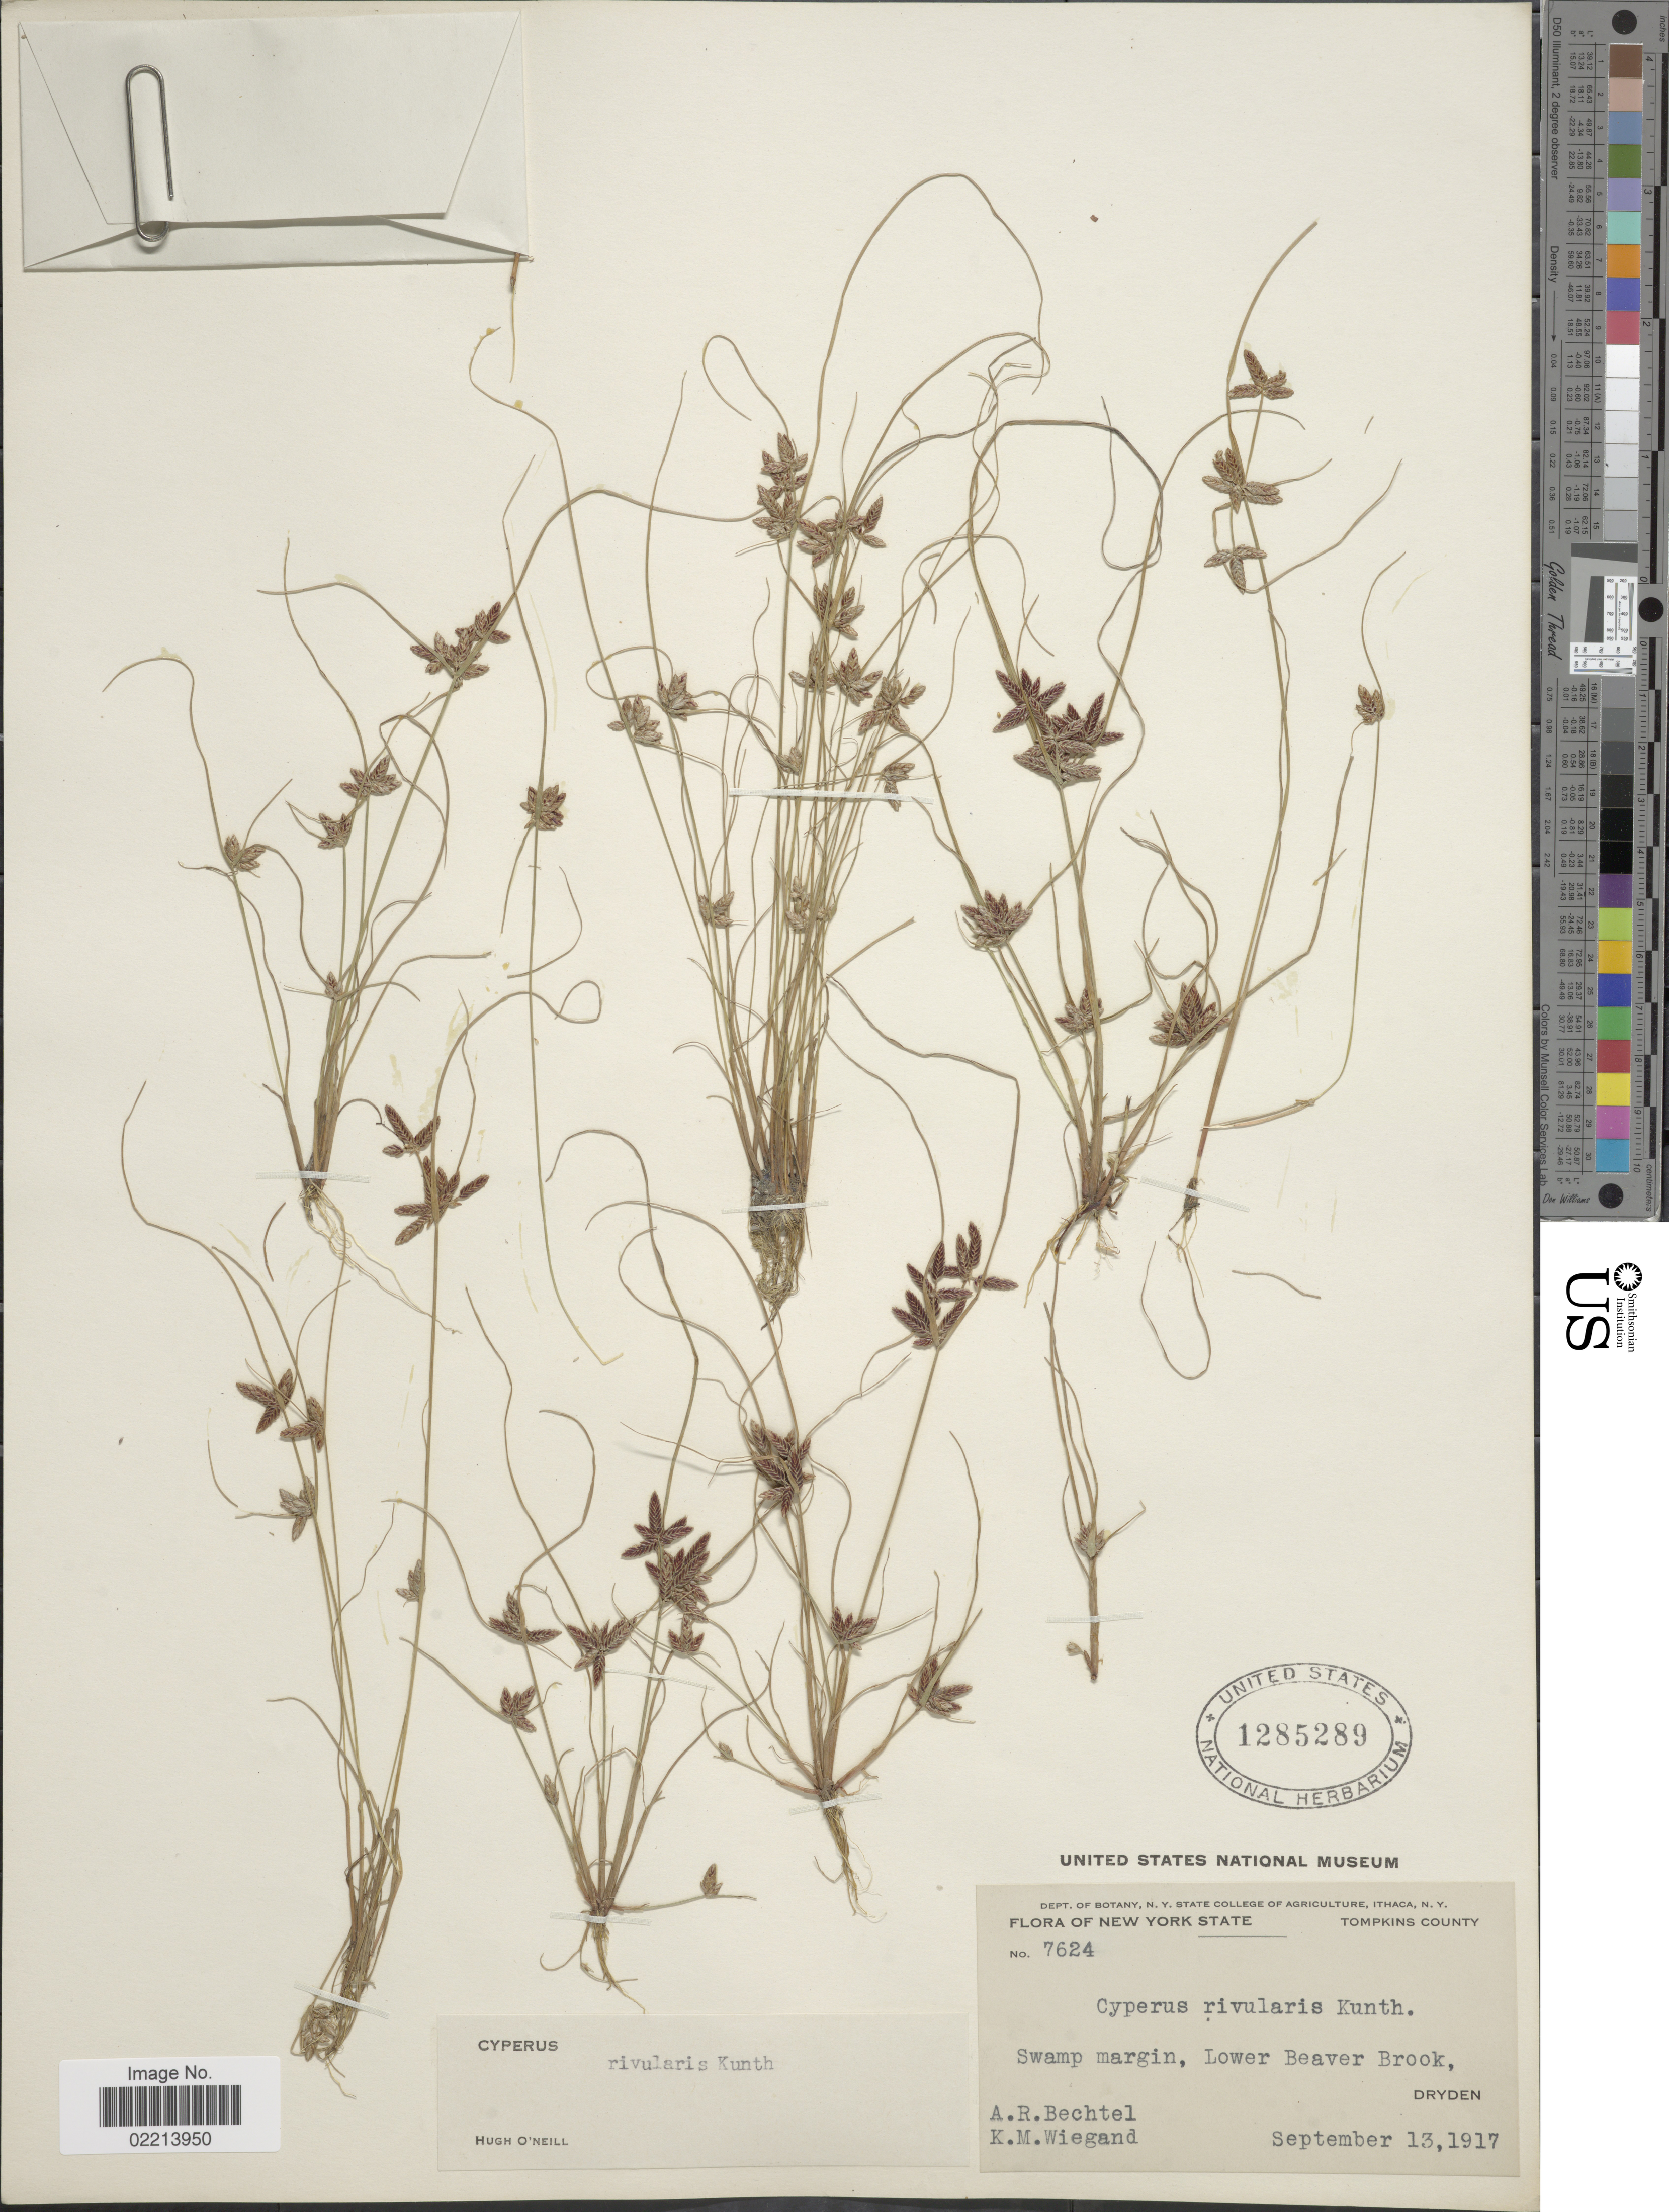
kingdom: Plantae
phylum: Tracheophyta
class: Liliopsida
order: Poales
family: Cyperaceae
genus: Cyperus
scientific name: Cyperus bipartitus Torr.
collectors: A. Bechtel & K. M. Wiegand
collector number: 7624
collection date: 1917-09-13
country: United States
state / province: New York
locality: New York State, Tompkins County. Swamp margin, Lower Beaver Brook, Dryden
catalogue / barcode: US 1285289